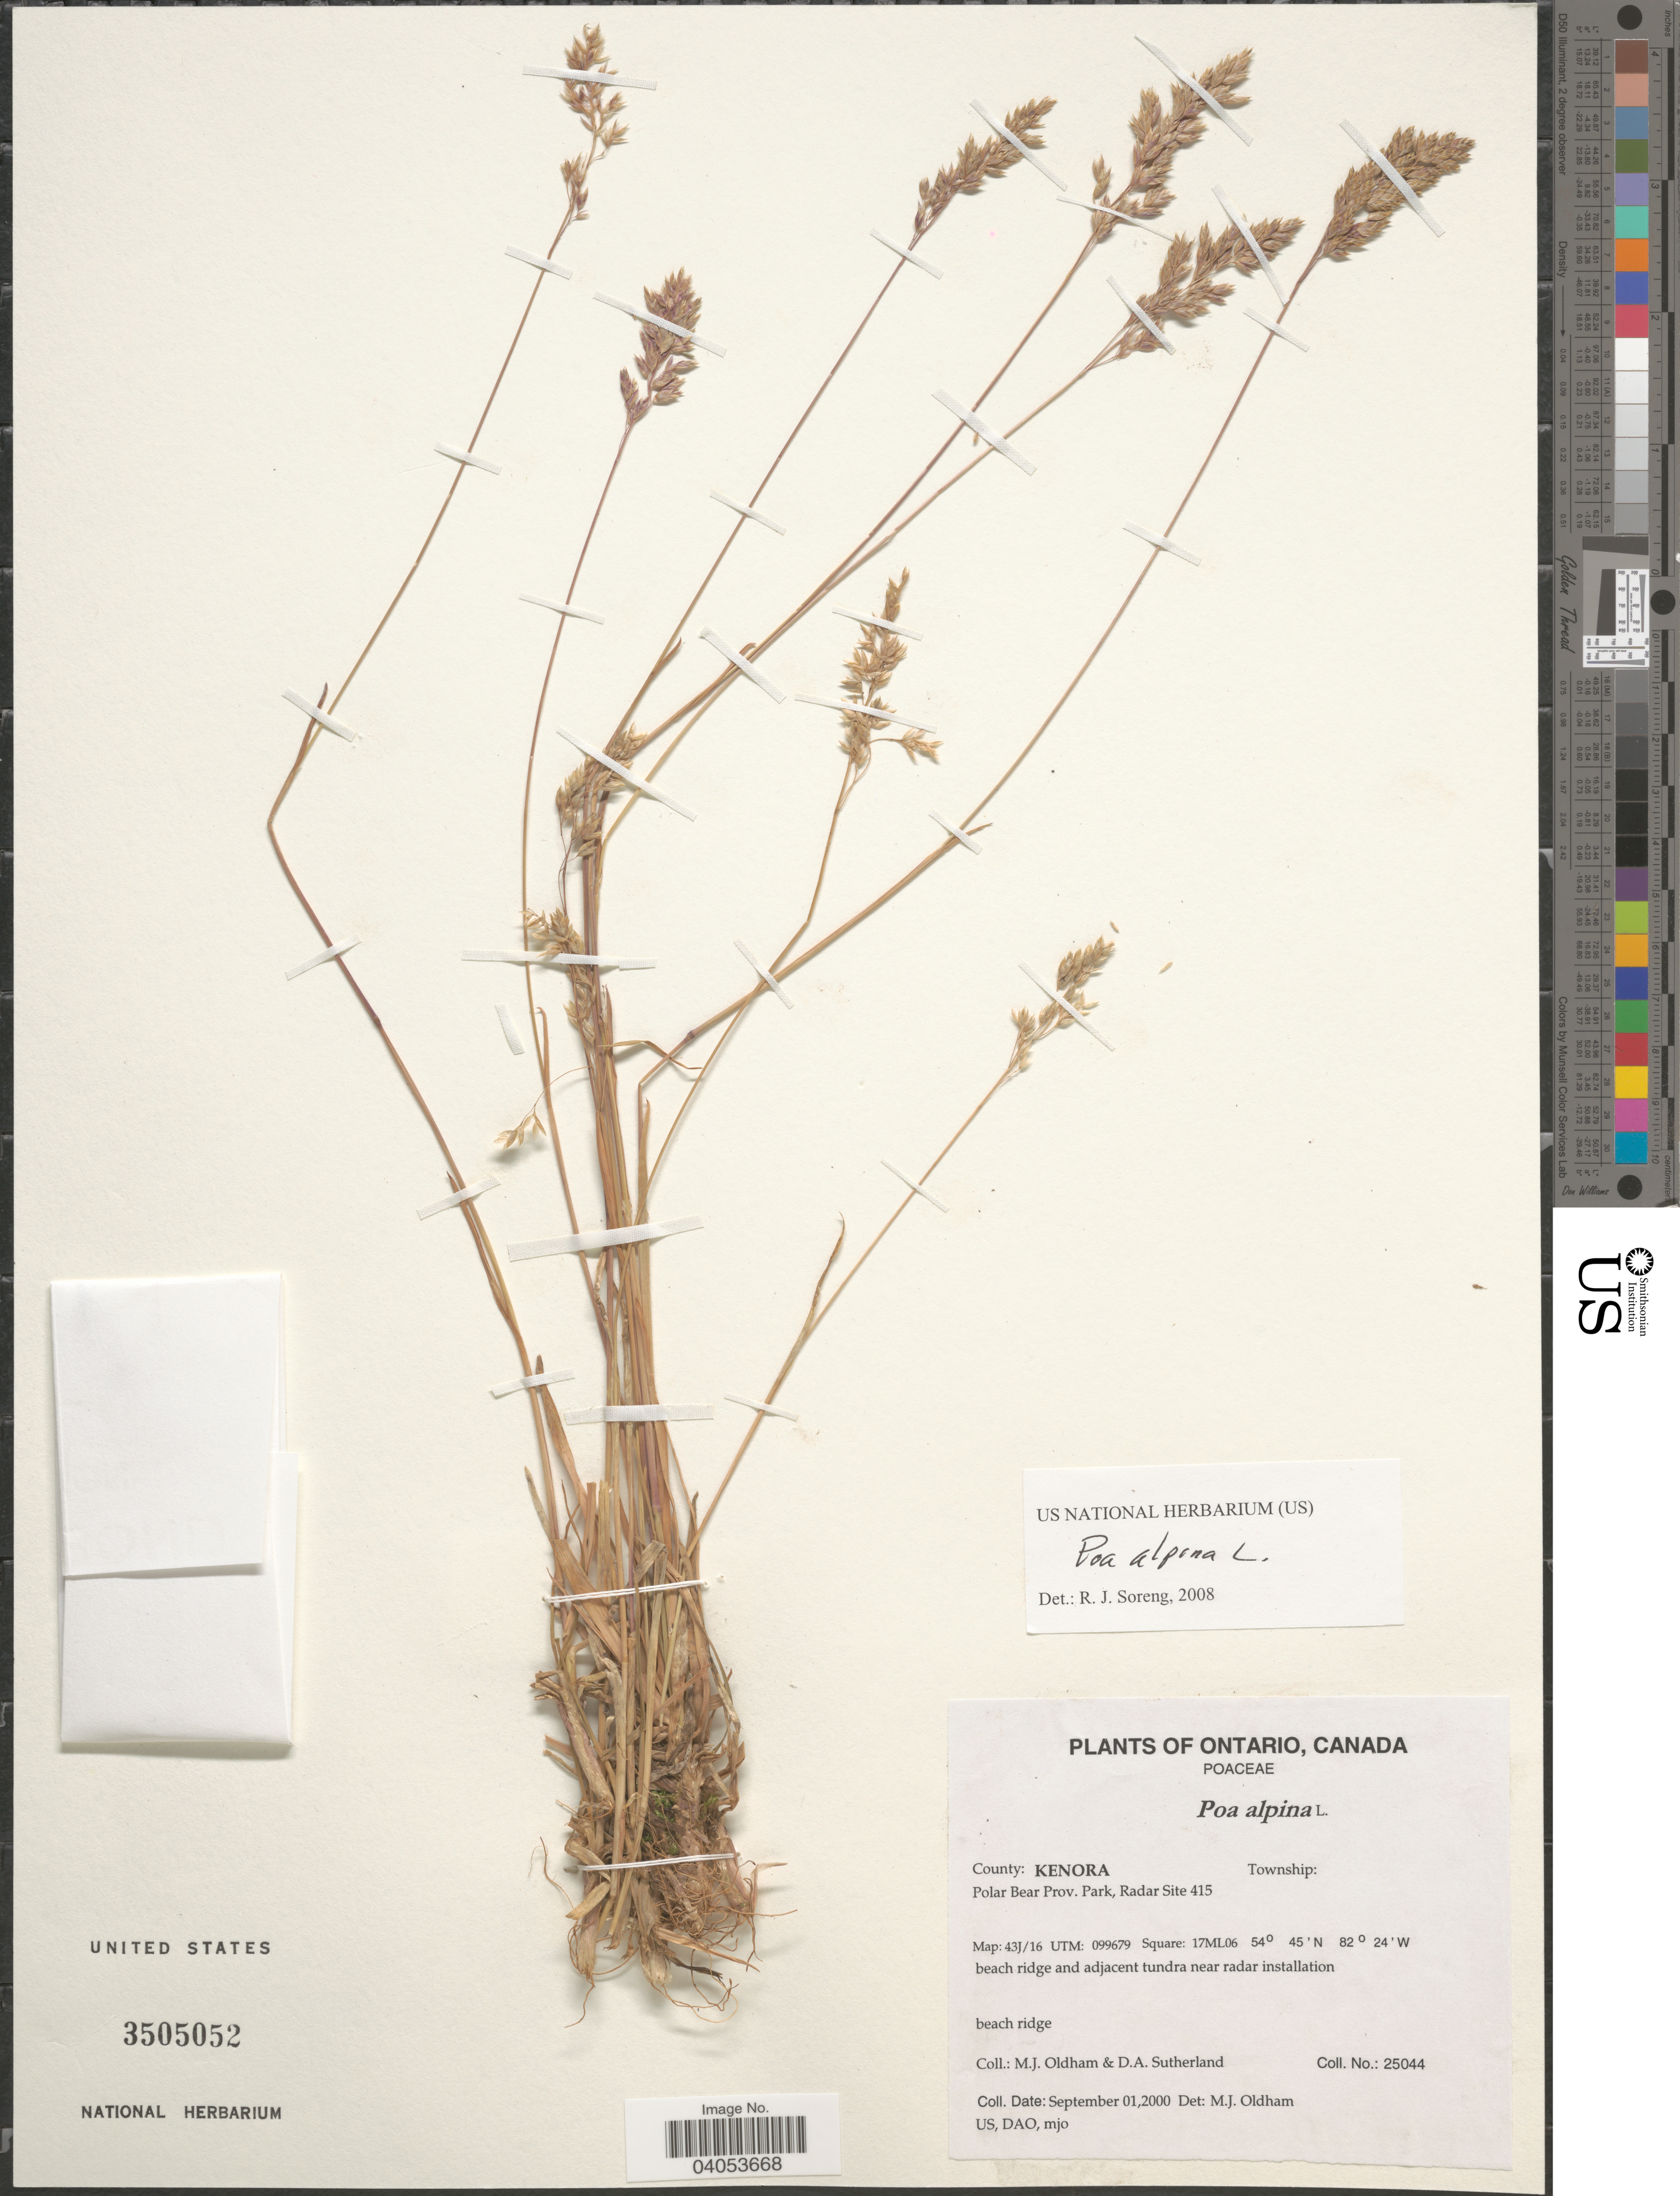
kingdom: Plantae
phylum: Tracheophyta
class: Liliopsida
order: Poales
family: Poaceae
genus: Poa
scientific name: Poa alpina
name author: L.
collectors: M. Oldham & D. Sutherland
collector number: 25044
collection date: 2000-09-01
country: Canada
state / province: Ontario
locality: County: Kenora. Polar Bear Prov. Park, Radar Site 415. Map: 43J/16 UTM: 099679 Square: 17ML06 beach ridge and adjacent tundra near radar installation.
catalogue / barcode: US 3505052